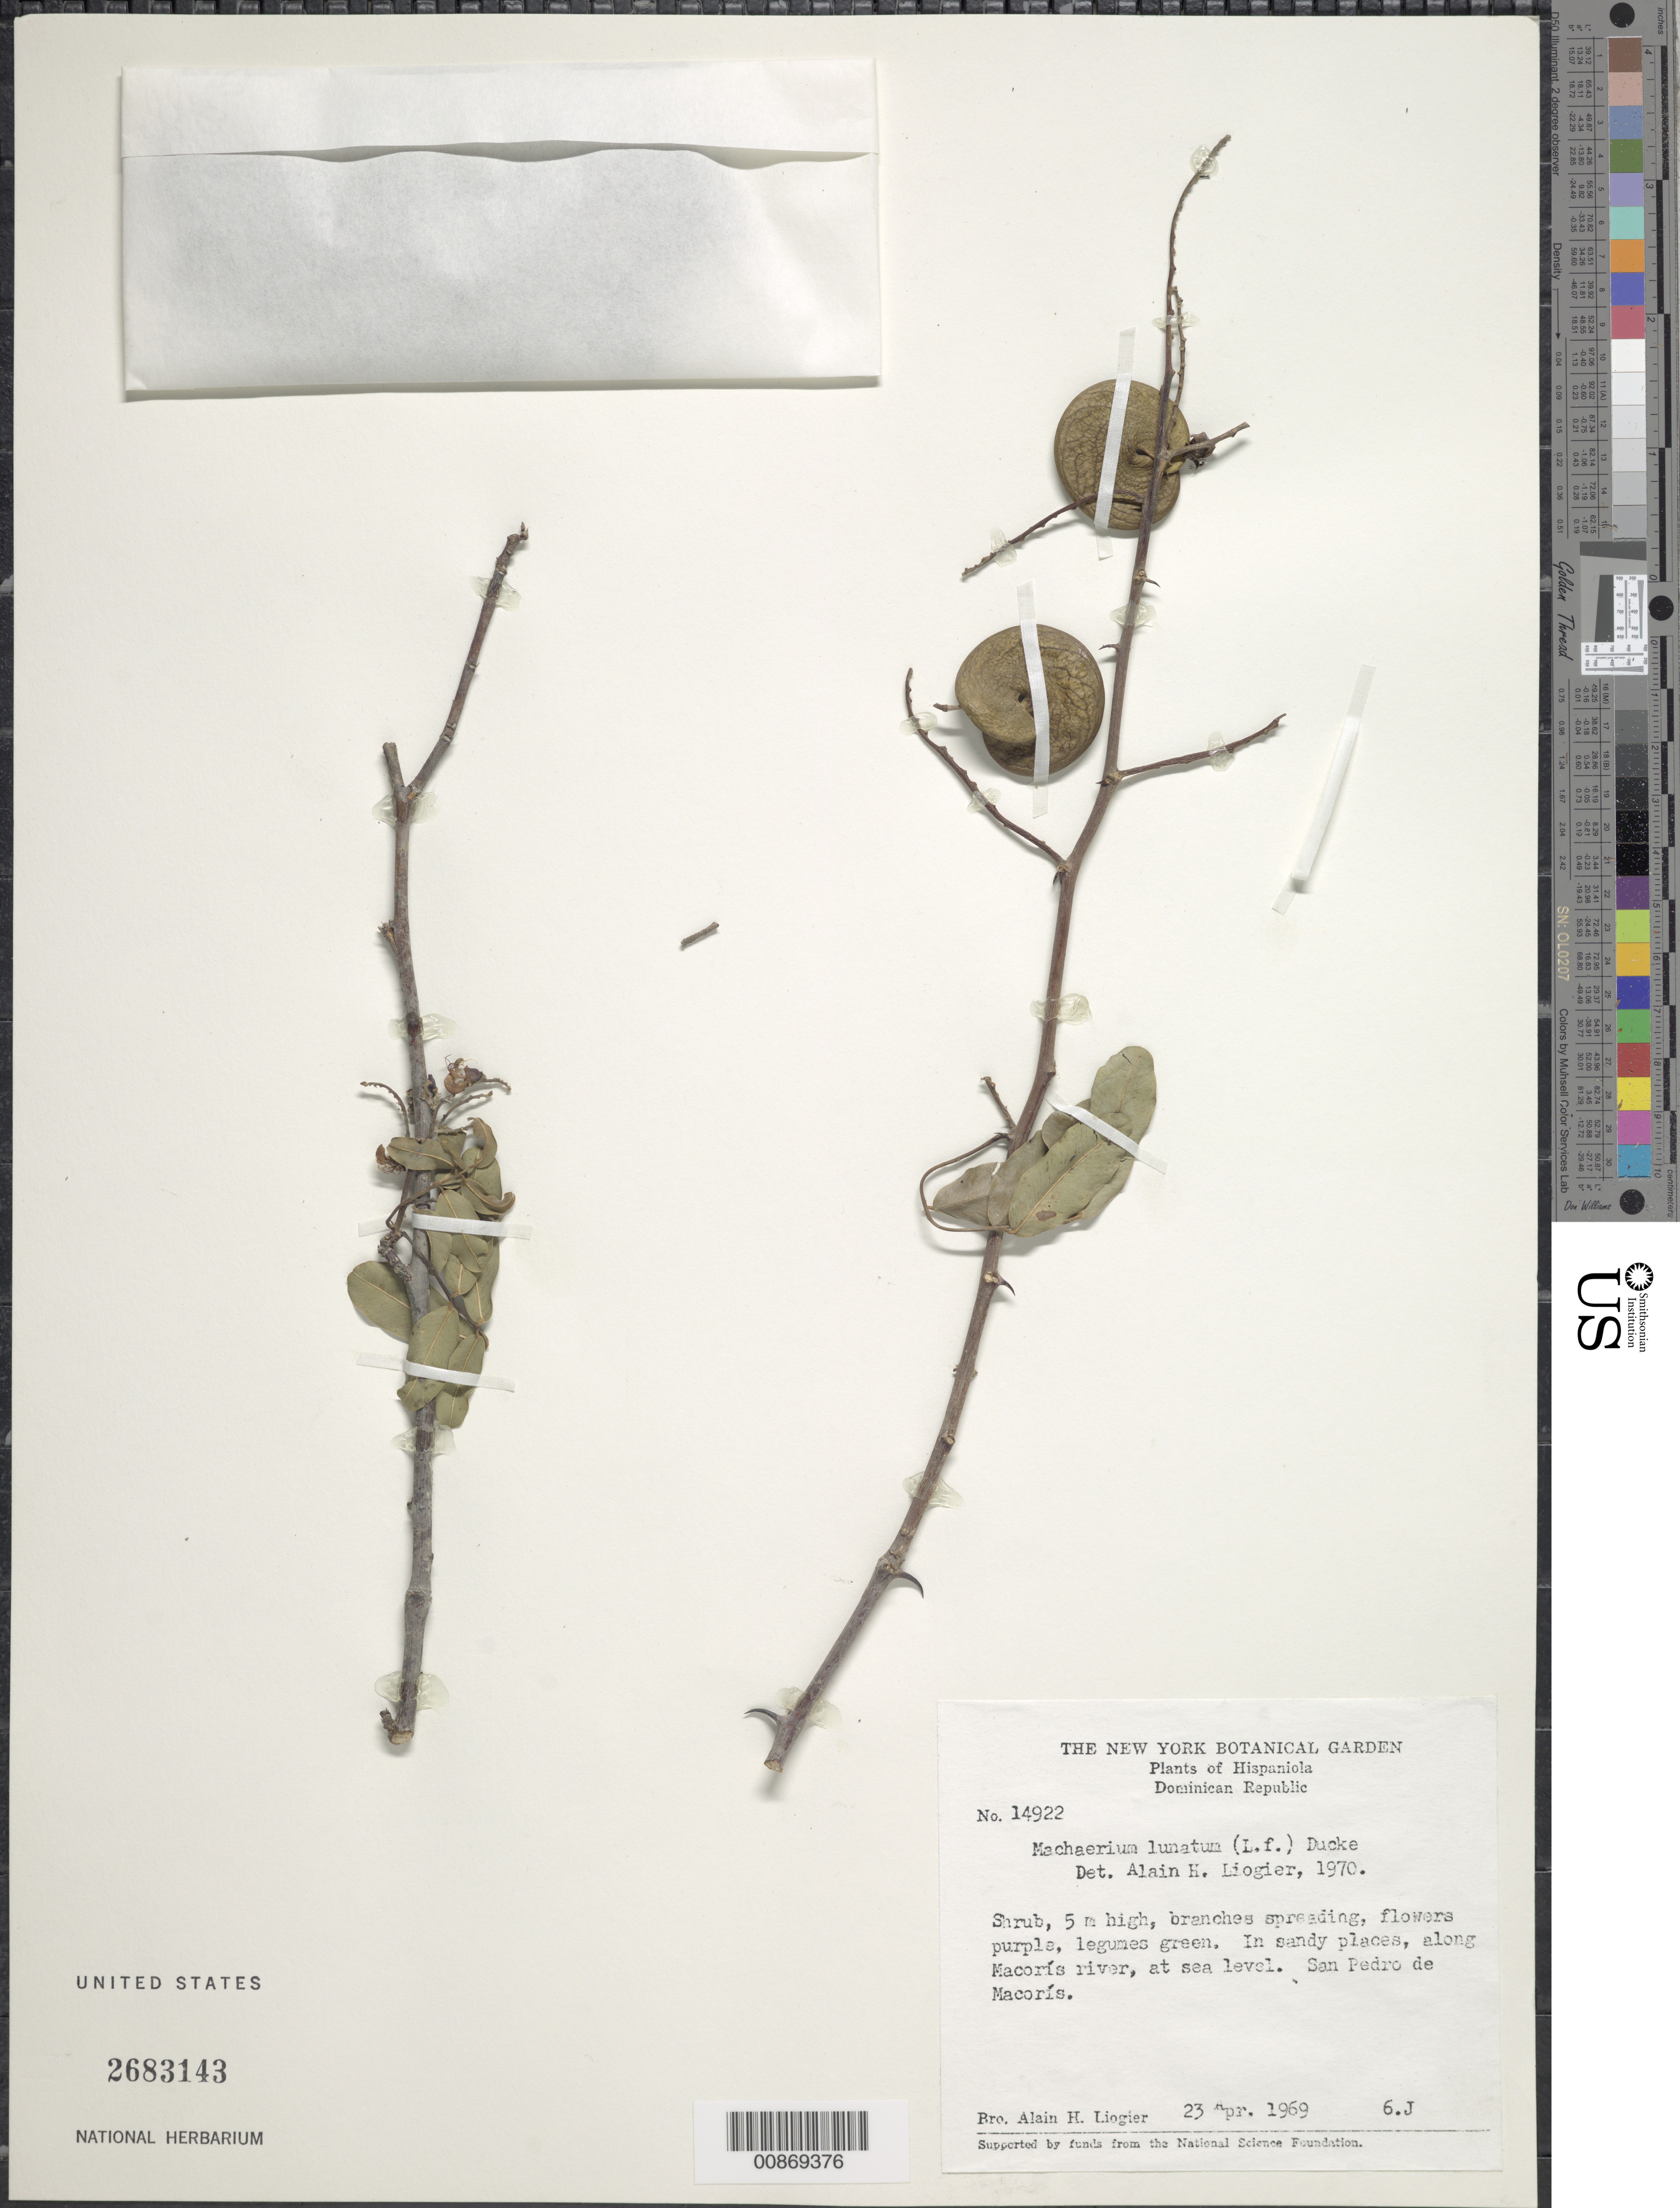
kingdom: Plantae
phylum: Tracheophyta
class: Magnoliopsida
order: Fabales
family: Fabaceae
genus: Machaerium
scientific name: Machaerium lunatum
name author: (L. f.) Ducke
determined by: Liogier, Alain H.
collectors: A. H. Liogier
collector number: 14922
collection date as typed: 23 Apr 1969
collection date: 1969-04-23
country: Dominican Republic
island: Hispaniola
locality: Along Macorís river. San Pedro de Macorís.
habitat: In sandy places.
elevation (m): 0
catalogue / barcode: US 2683143